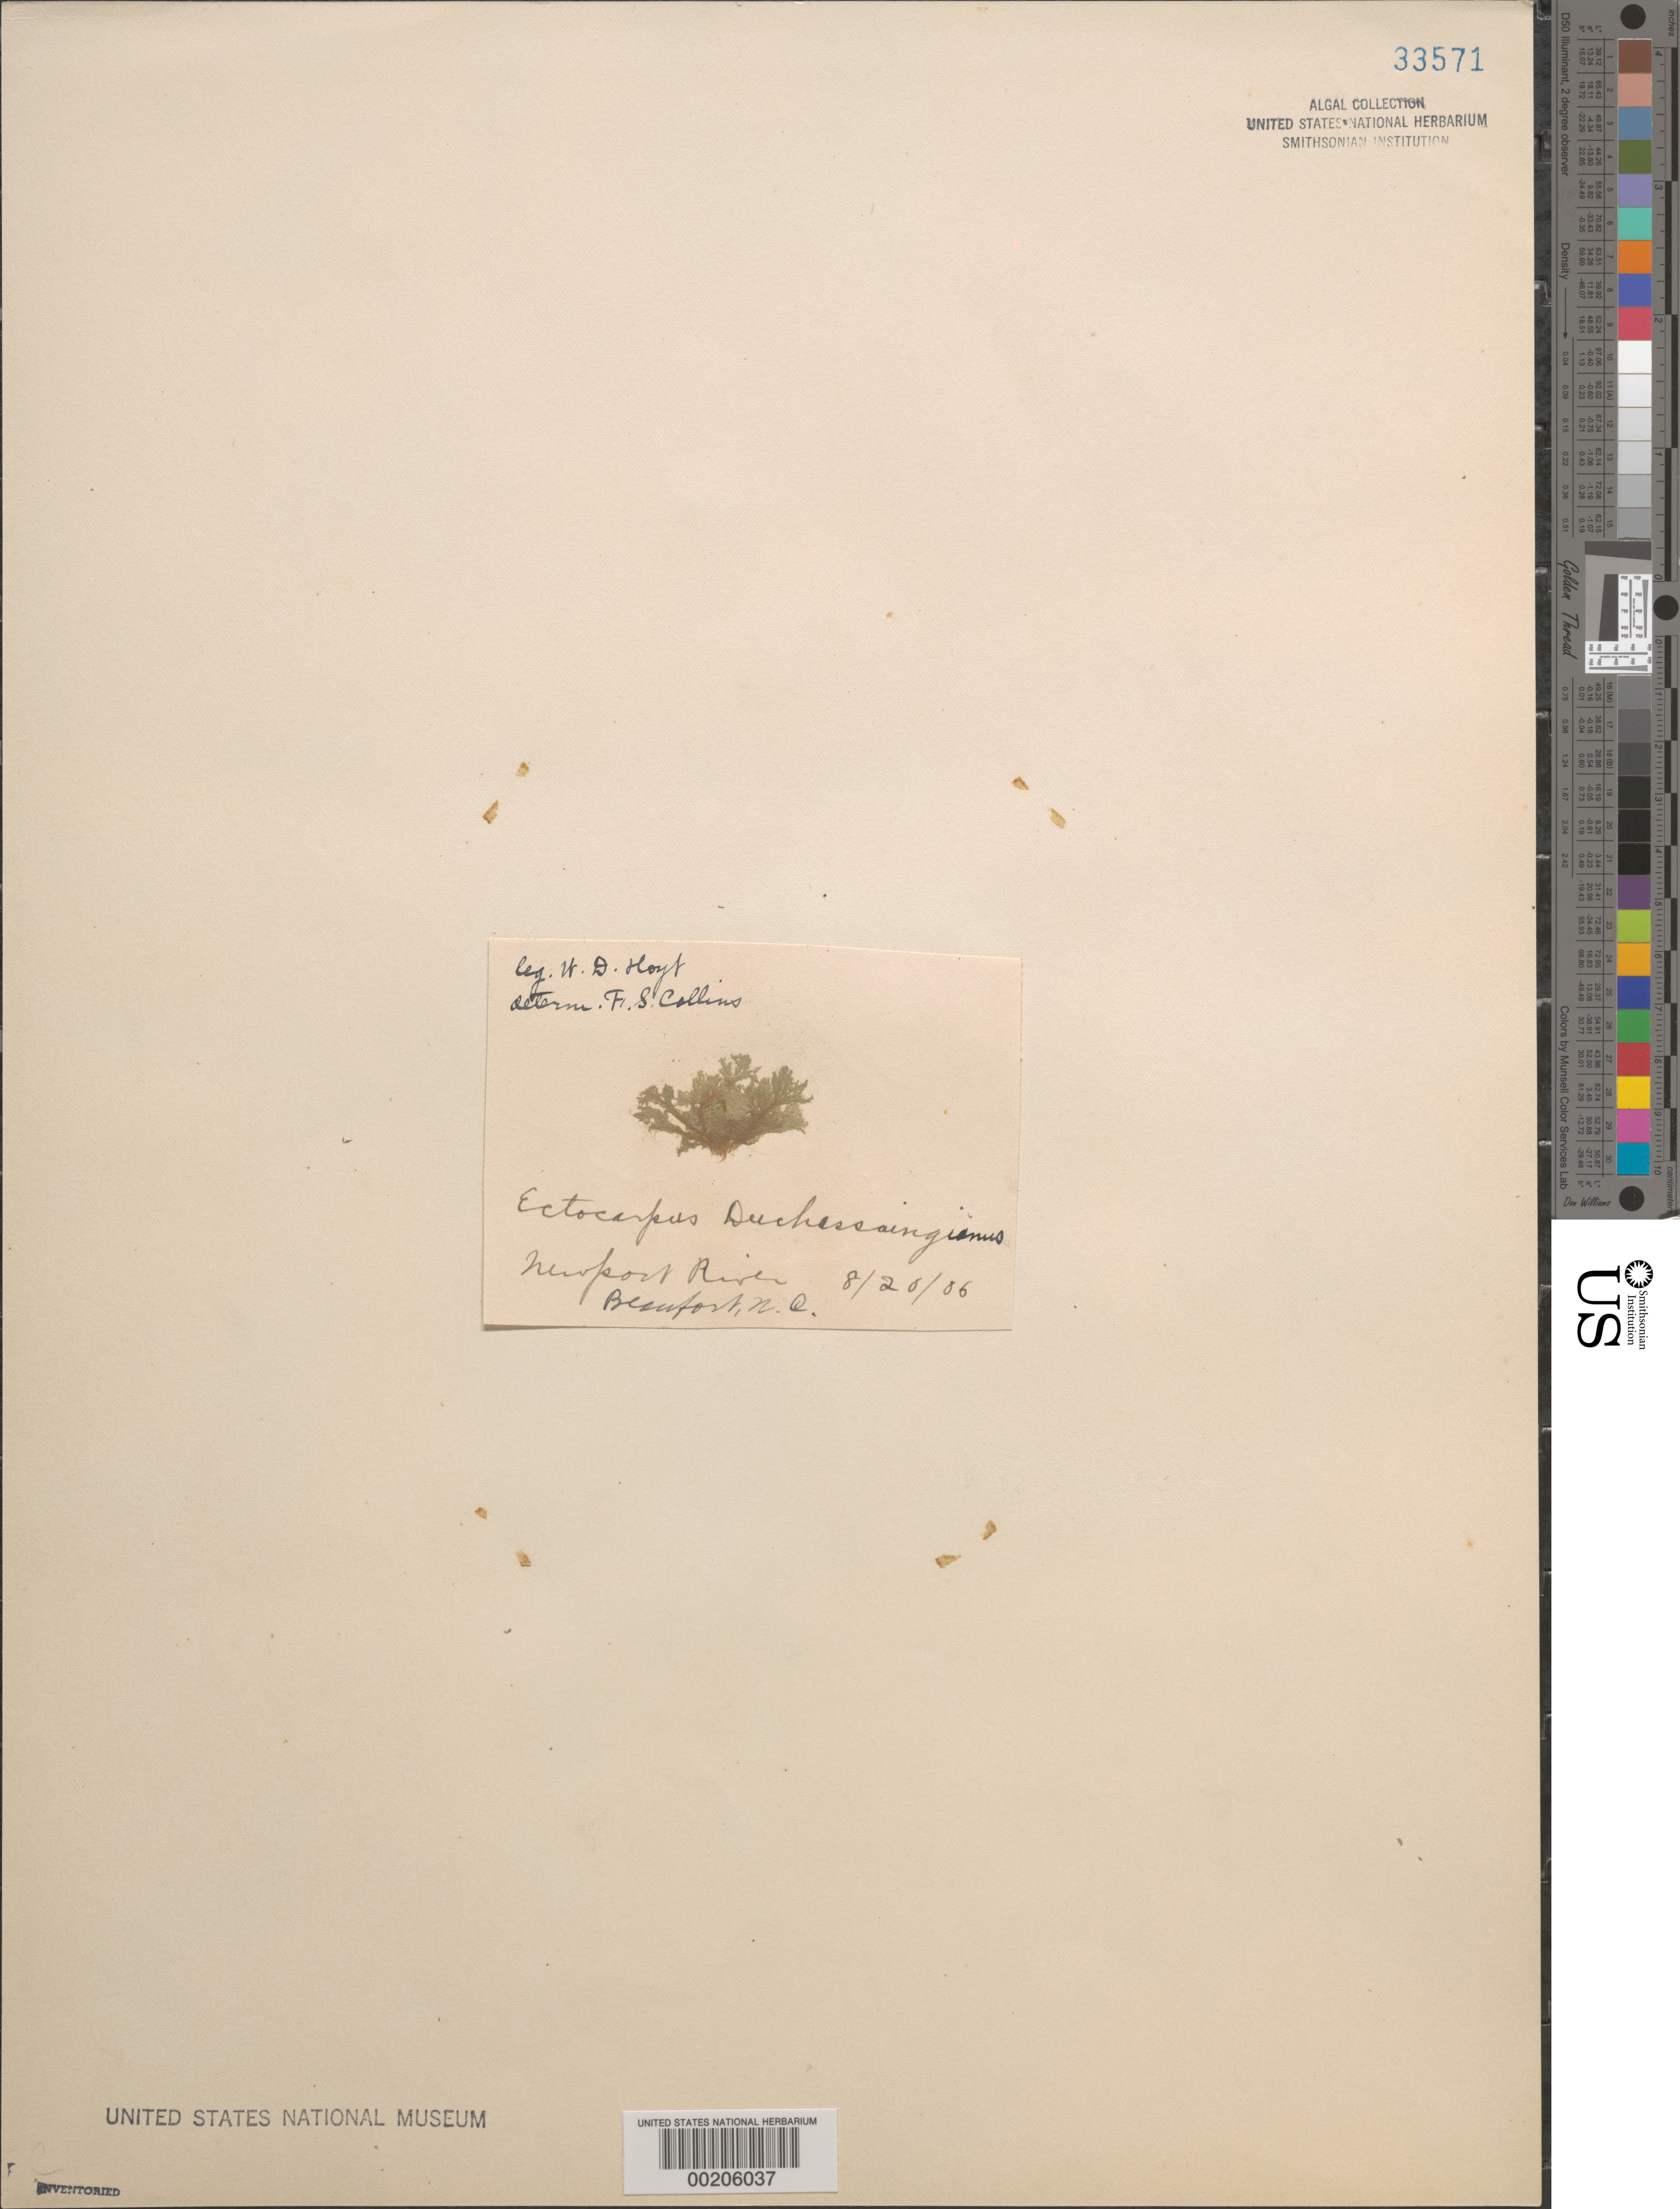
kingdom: Chromista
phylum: Ochrophyta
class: Phaeophyceae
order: Ectocarpales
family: Ectocarpaceae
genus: Ectocarpus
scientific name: Ectocarpus duchassaingianus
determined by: Collins, Frank S.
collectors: W. D. Hoyt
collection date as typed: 20 Aug 1906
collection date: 1906-08-20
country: United States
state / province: North Carolina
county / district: Carteret County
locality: Beaufort, Newport River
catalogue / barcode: US 33571